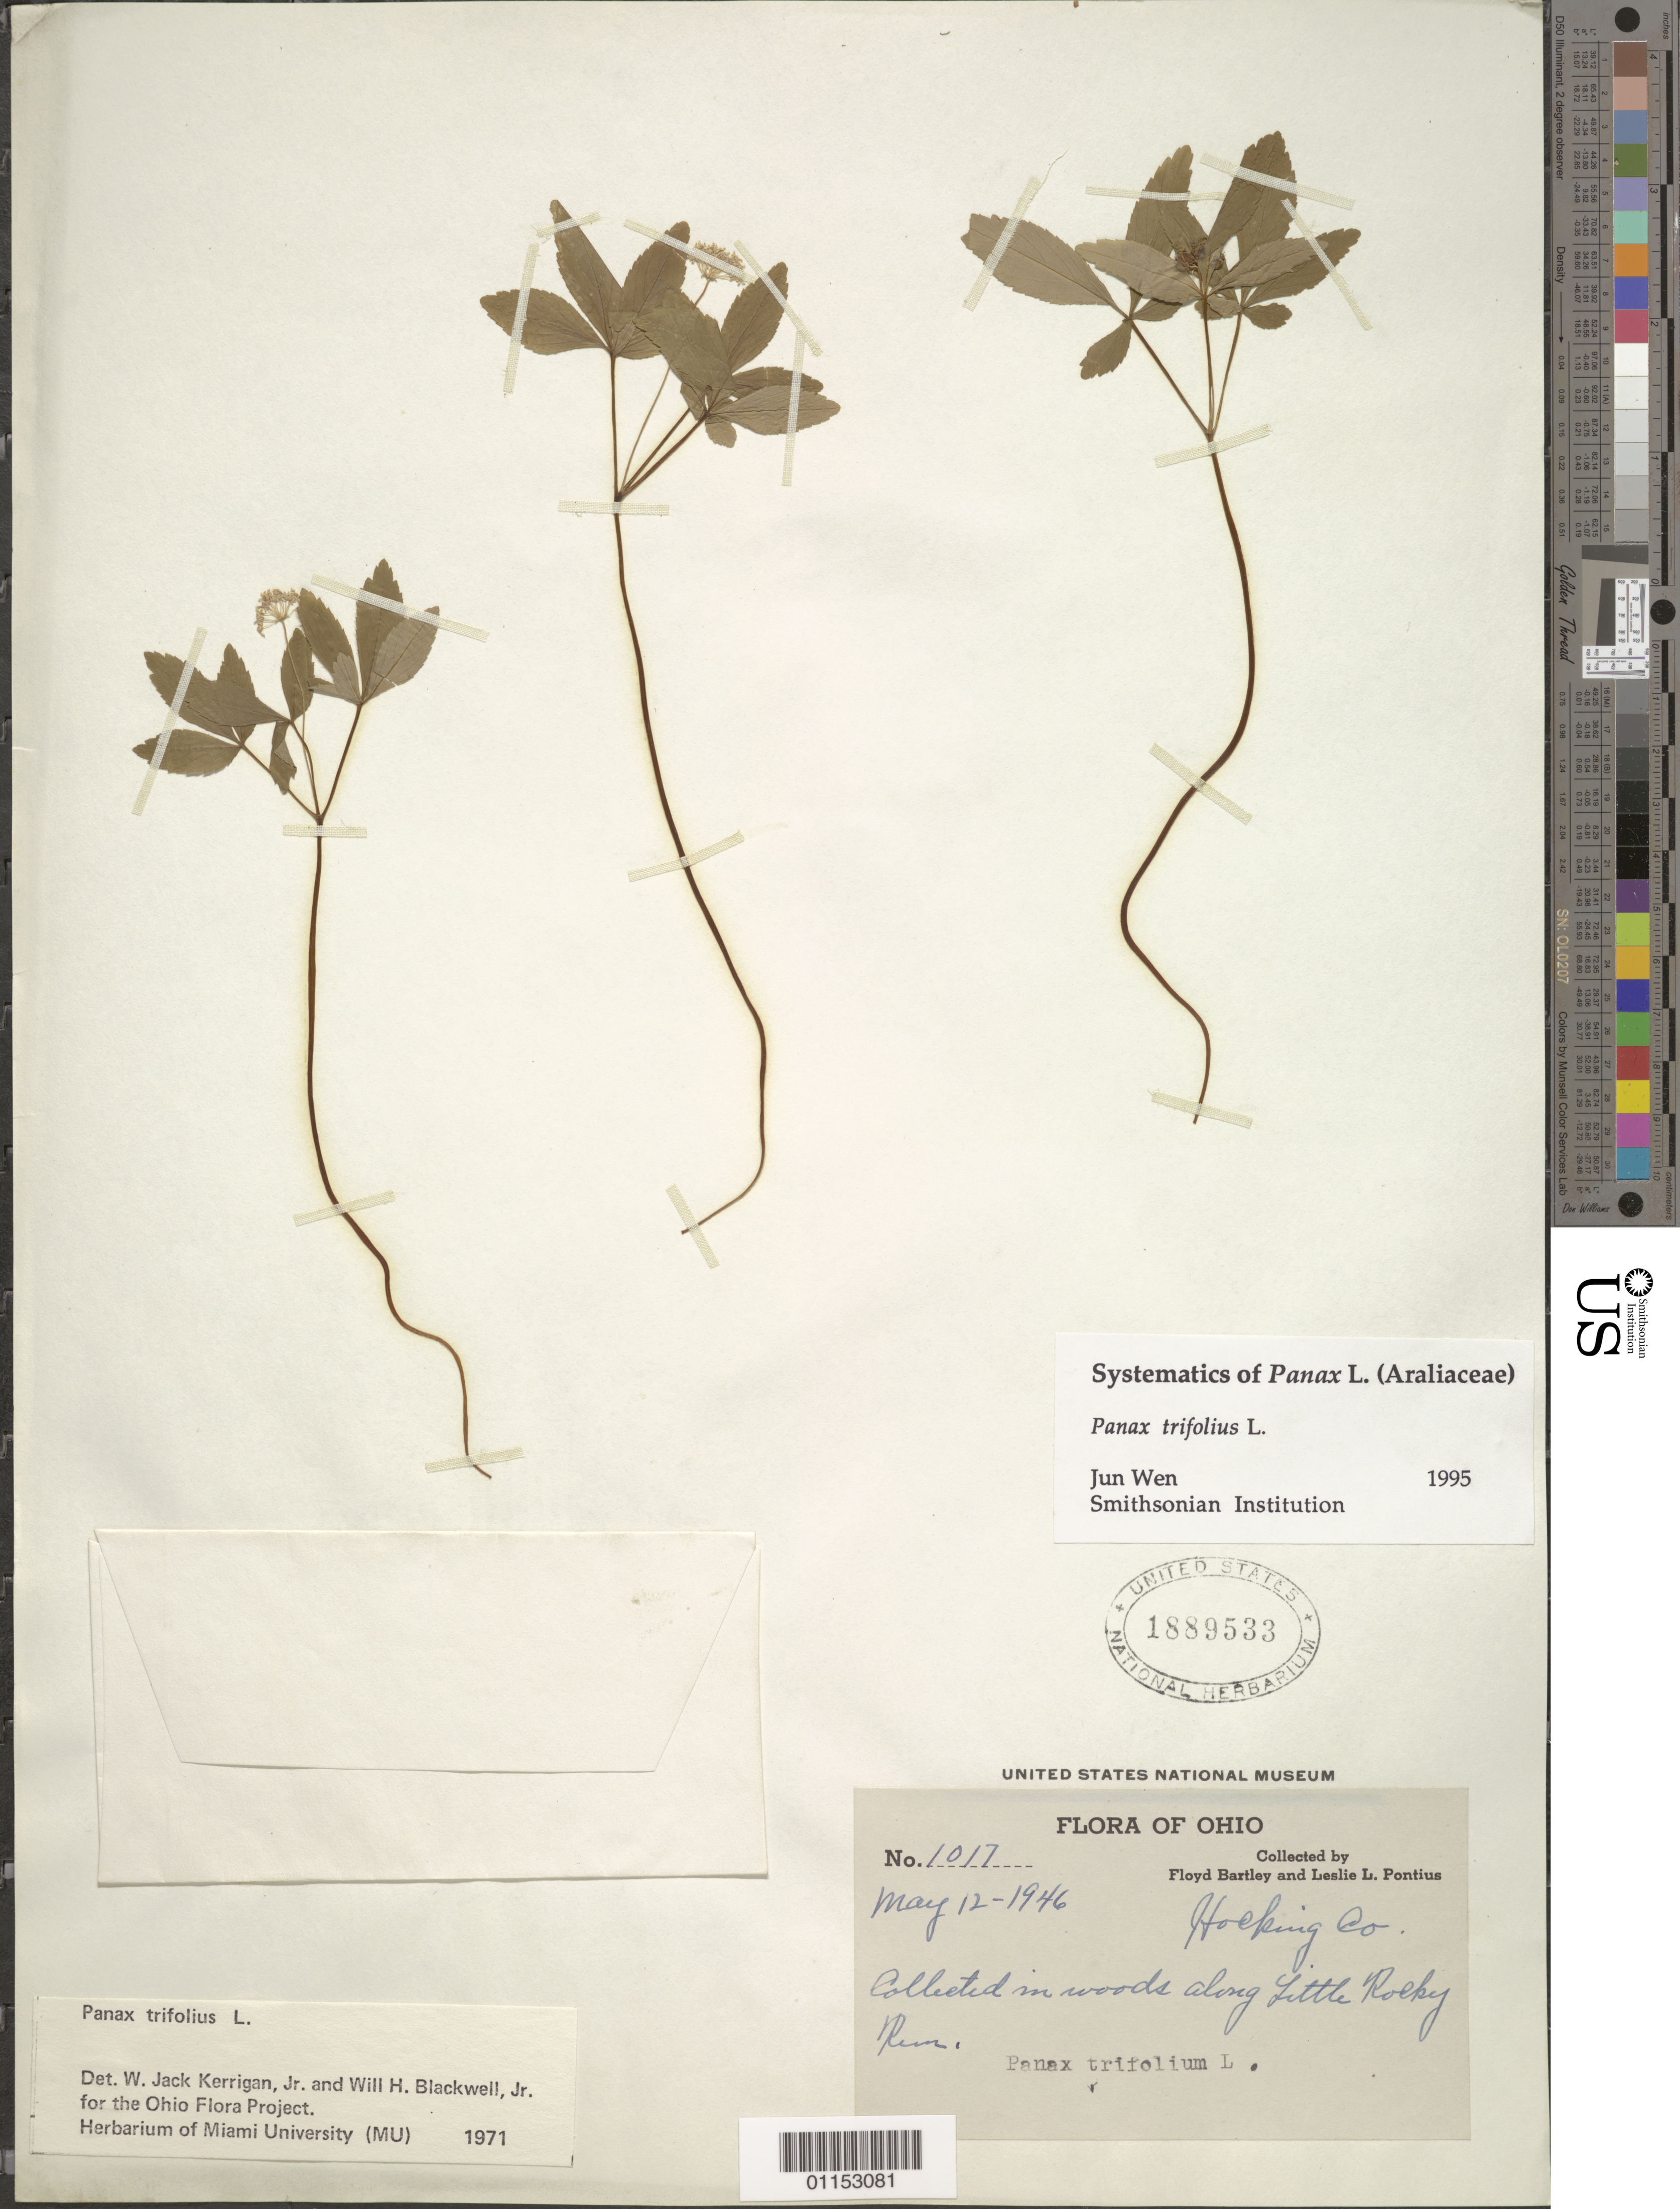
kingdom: Plantae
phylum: Tracheophyta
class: Magnoliopsida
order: Apiales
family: Araliaceae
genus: Panax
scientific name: Panax trifolius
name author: L.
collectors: F. Bartley & L. Pontius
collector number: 1017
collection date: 1946-05-12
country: United States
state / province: Ohio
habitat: In woods.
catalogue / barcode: US 1889533